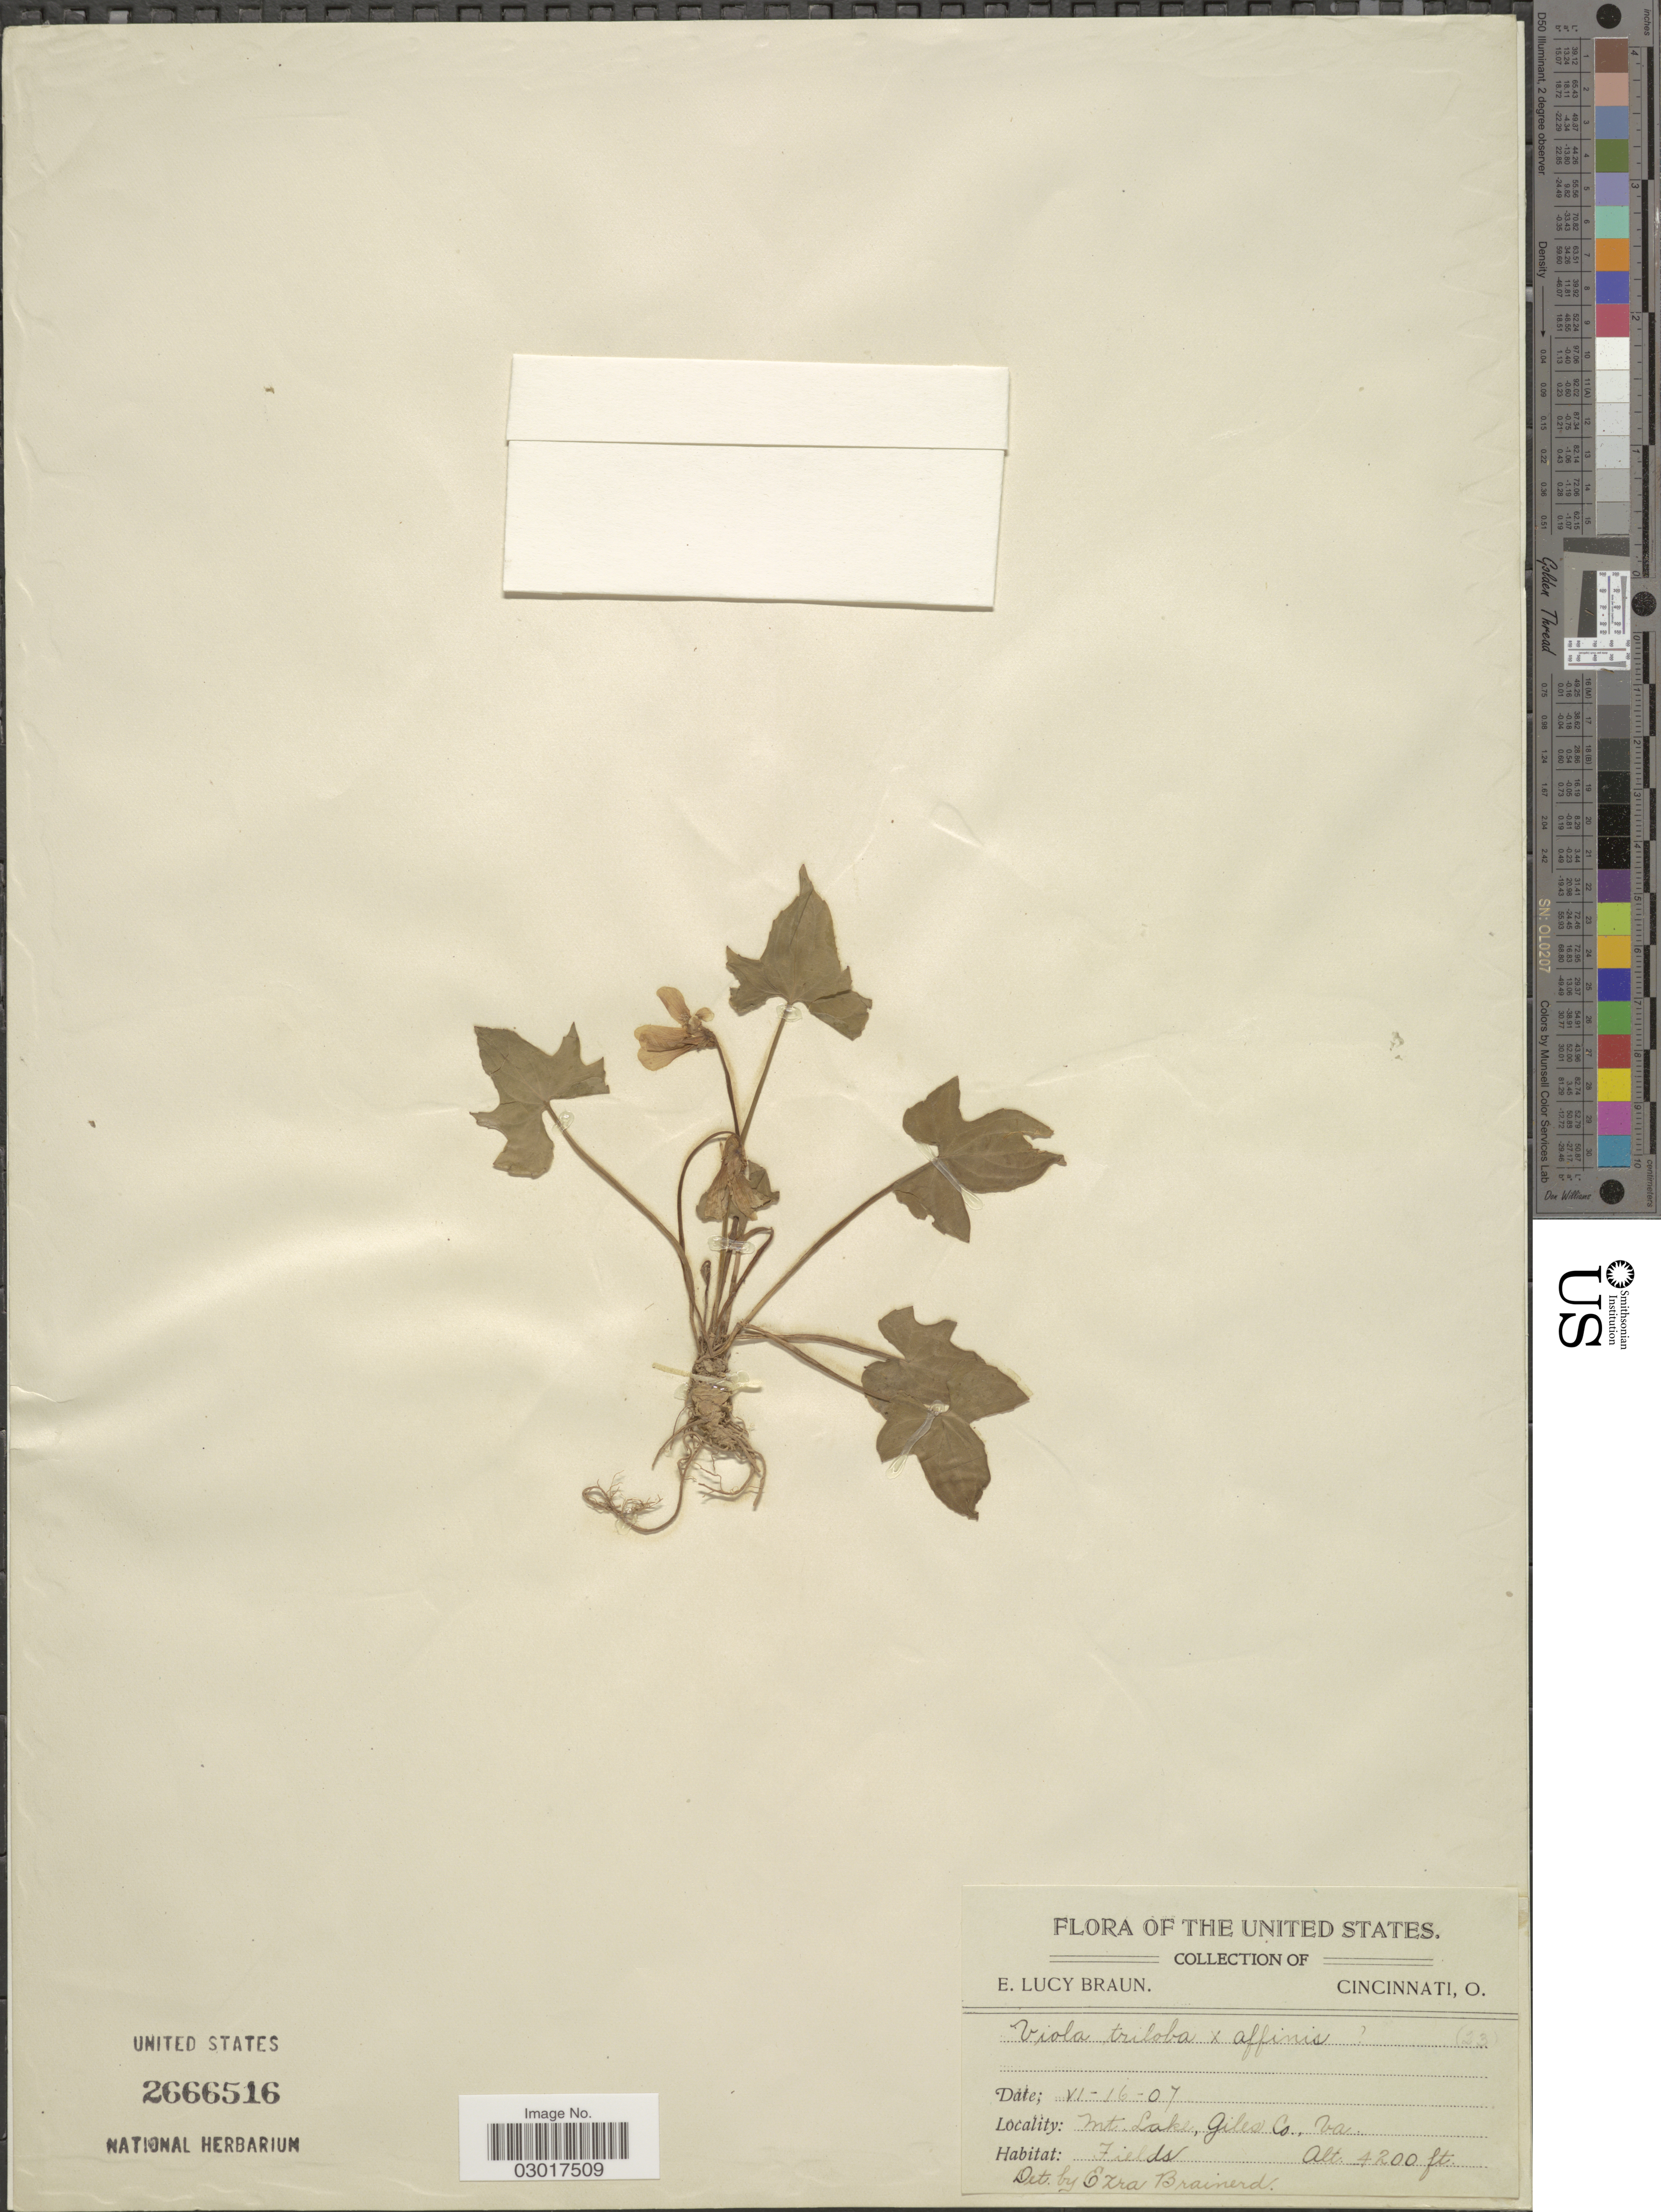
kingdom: Plantae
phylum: Tracheophyta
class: Magnoliopsida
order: Malpighiales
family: Violaceae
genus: Viola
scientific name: Viola triloba x V. affinis LeConte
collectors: E. L. Braun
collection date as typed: Transcribed d/m/y: 16/6/7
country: United States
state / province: Virginia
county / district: Giles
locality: Mt. Lake, Giles Co.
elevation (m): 1280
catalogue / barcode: US 2666516